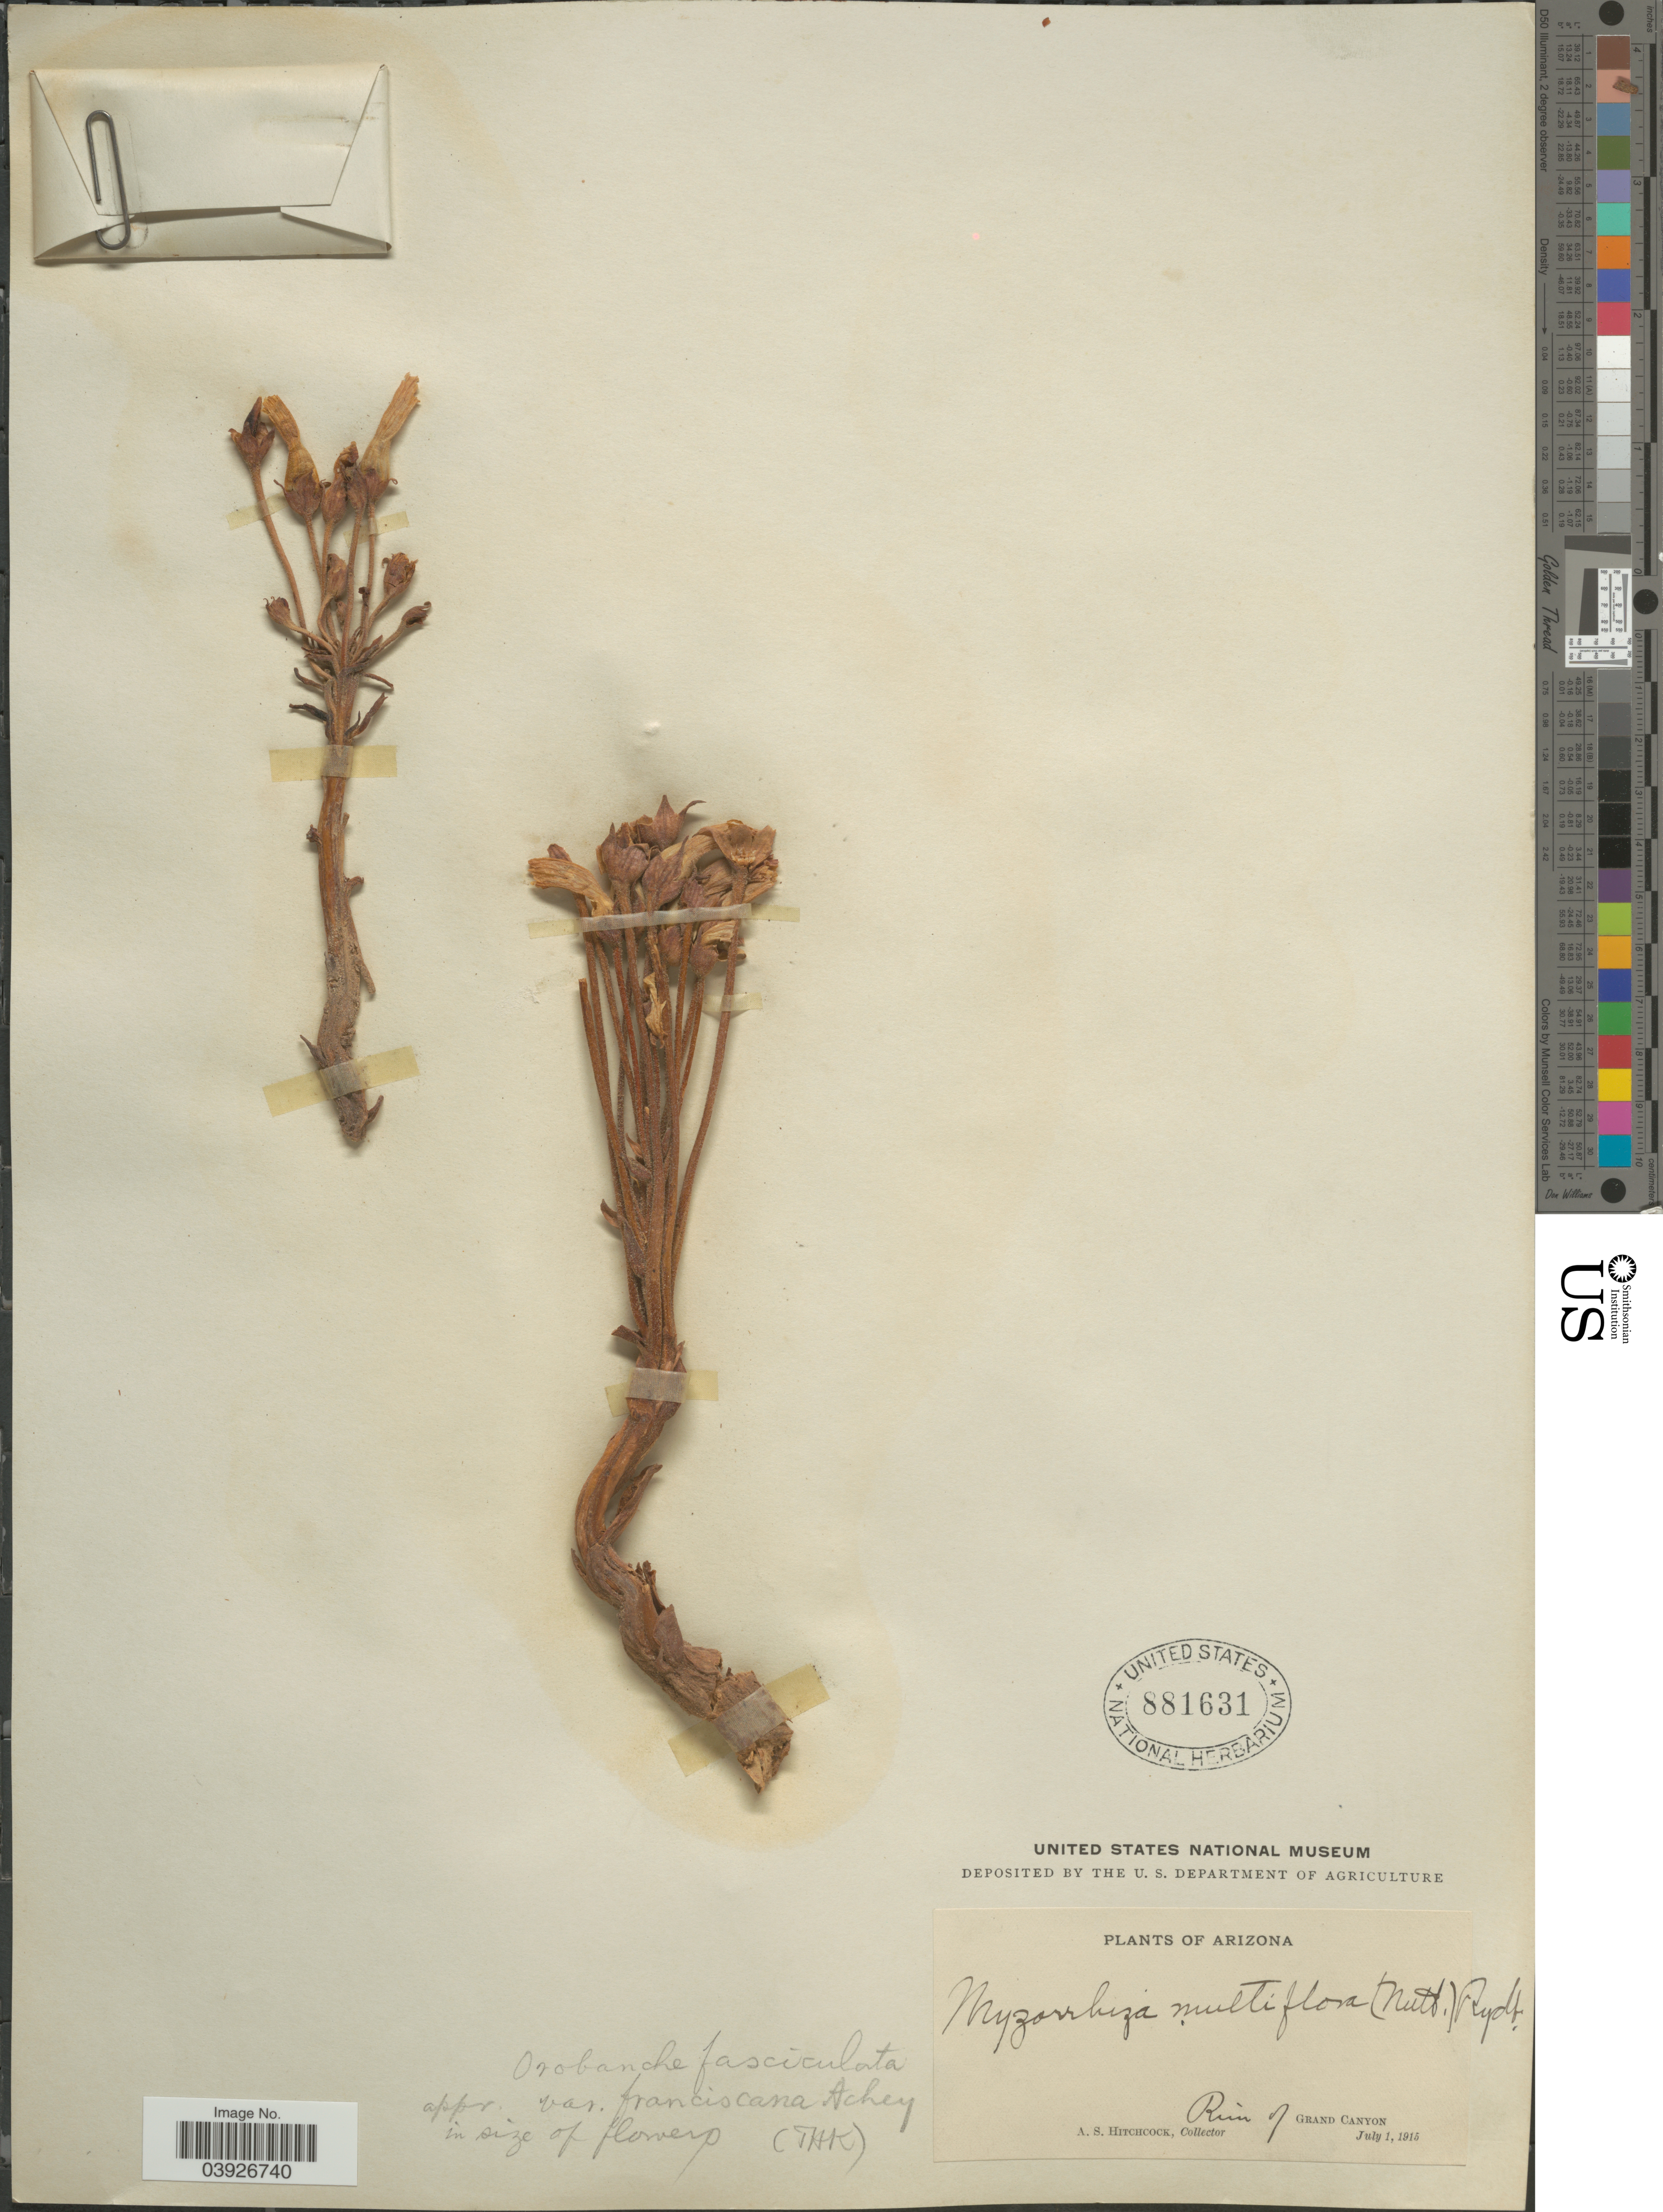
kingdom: Plantae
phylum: Tracheophyta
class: Magnoliopsida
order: Lamiales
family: Orobanchaceae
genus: Aphyllon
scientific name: Aphyllon fasciculatum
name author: (Nutt.) Torr. & A. Gray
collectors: A. S. Hitchcock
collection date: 1915-07-01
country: United States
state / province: Arizona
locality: Rim of Grand Canyon.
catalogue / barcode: US 881631